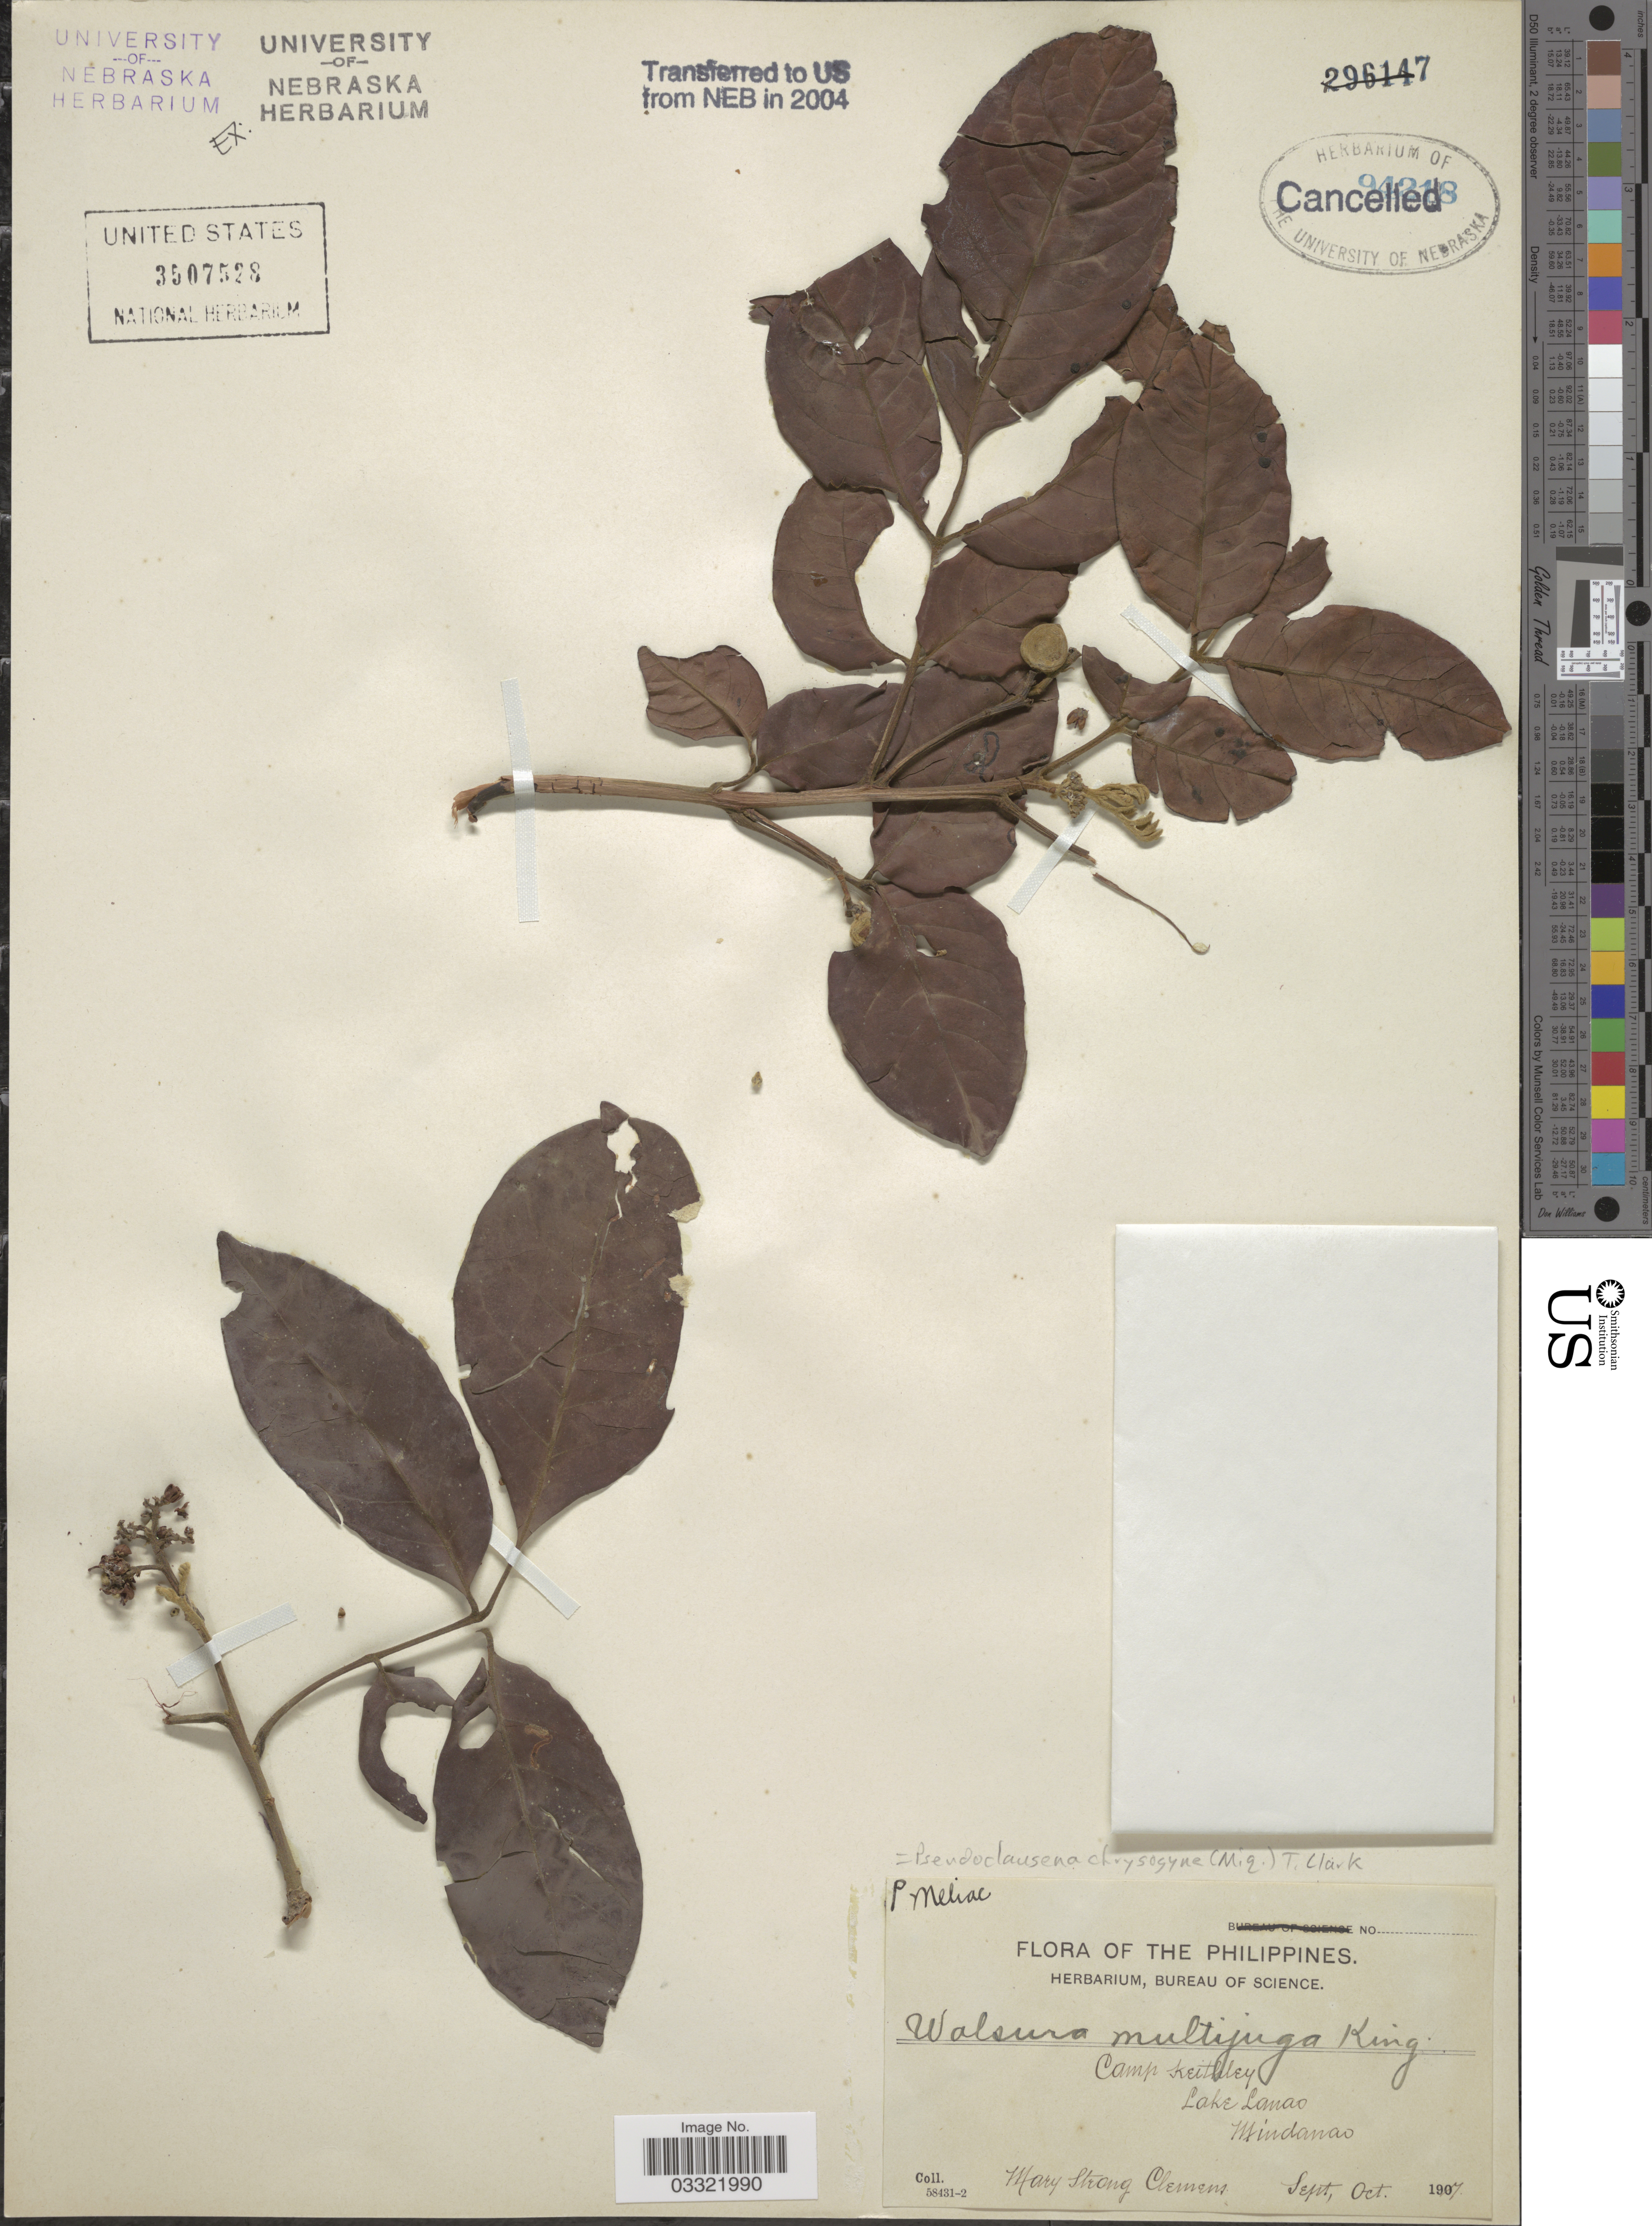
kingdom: Plantae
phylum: Tracheophyta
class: Magnoliopsida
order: Sapindales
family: Meliaceae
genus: Pseudoclausena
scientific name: Pseudoclausena chrysogyne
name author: (Miq.) T.P. Clark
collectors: M. S. Clemens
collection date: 1907-09/1907-10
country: Philippines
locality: Camp Keithley, Lake Lanao, Mindanao.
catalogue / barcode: US 3507528